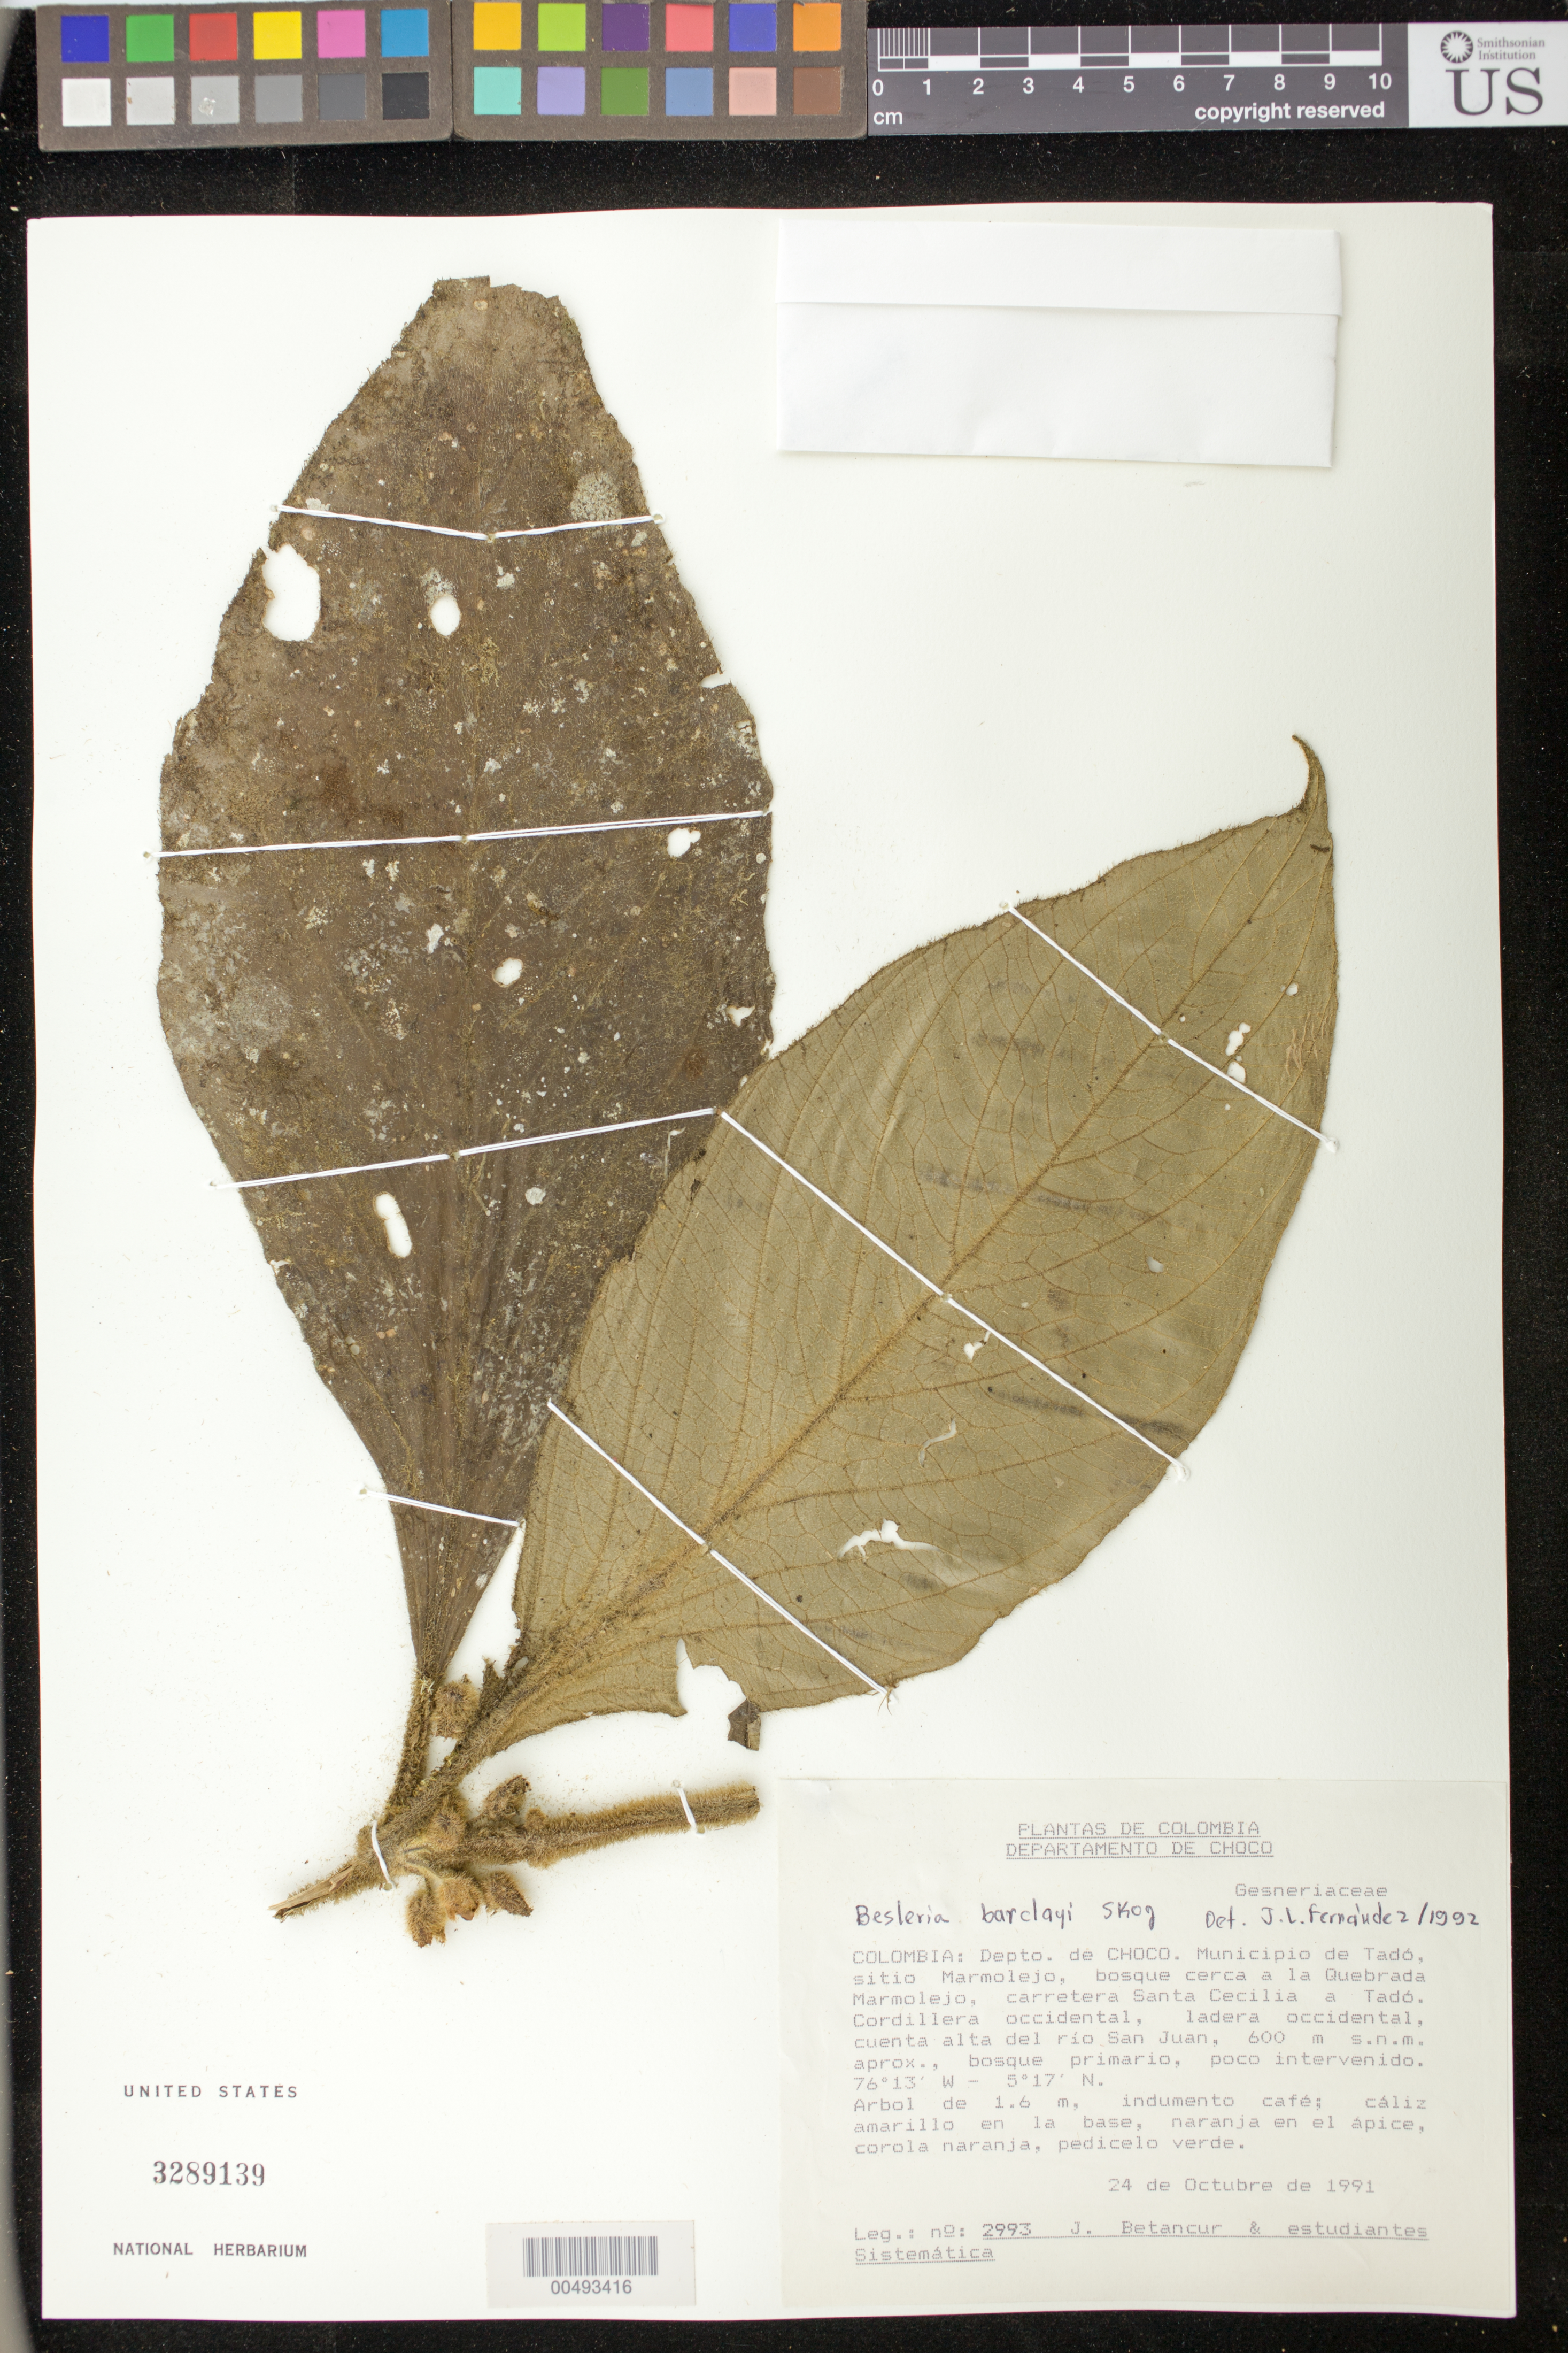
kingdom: Plantae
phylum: Tracheophyta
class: Magnoliopsida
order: Lamiales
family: Gesneriaceae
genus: Besleria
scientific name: Besleria barclayi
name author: L.E. Skog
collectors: J. C. Betancur & et al.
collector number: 2993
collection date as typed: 24 Oct 1991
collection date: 1991-10-24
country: Colombia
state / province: Chocó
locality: Tado, Santa Cecilia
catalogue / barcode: US 3289139